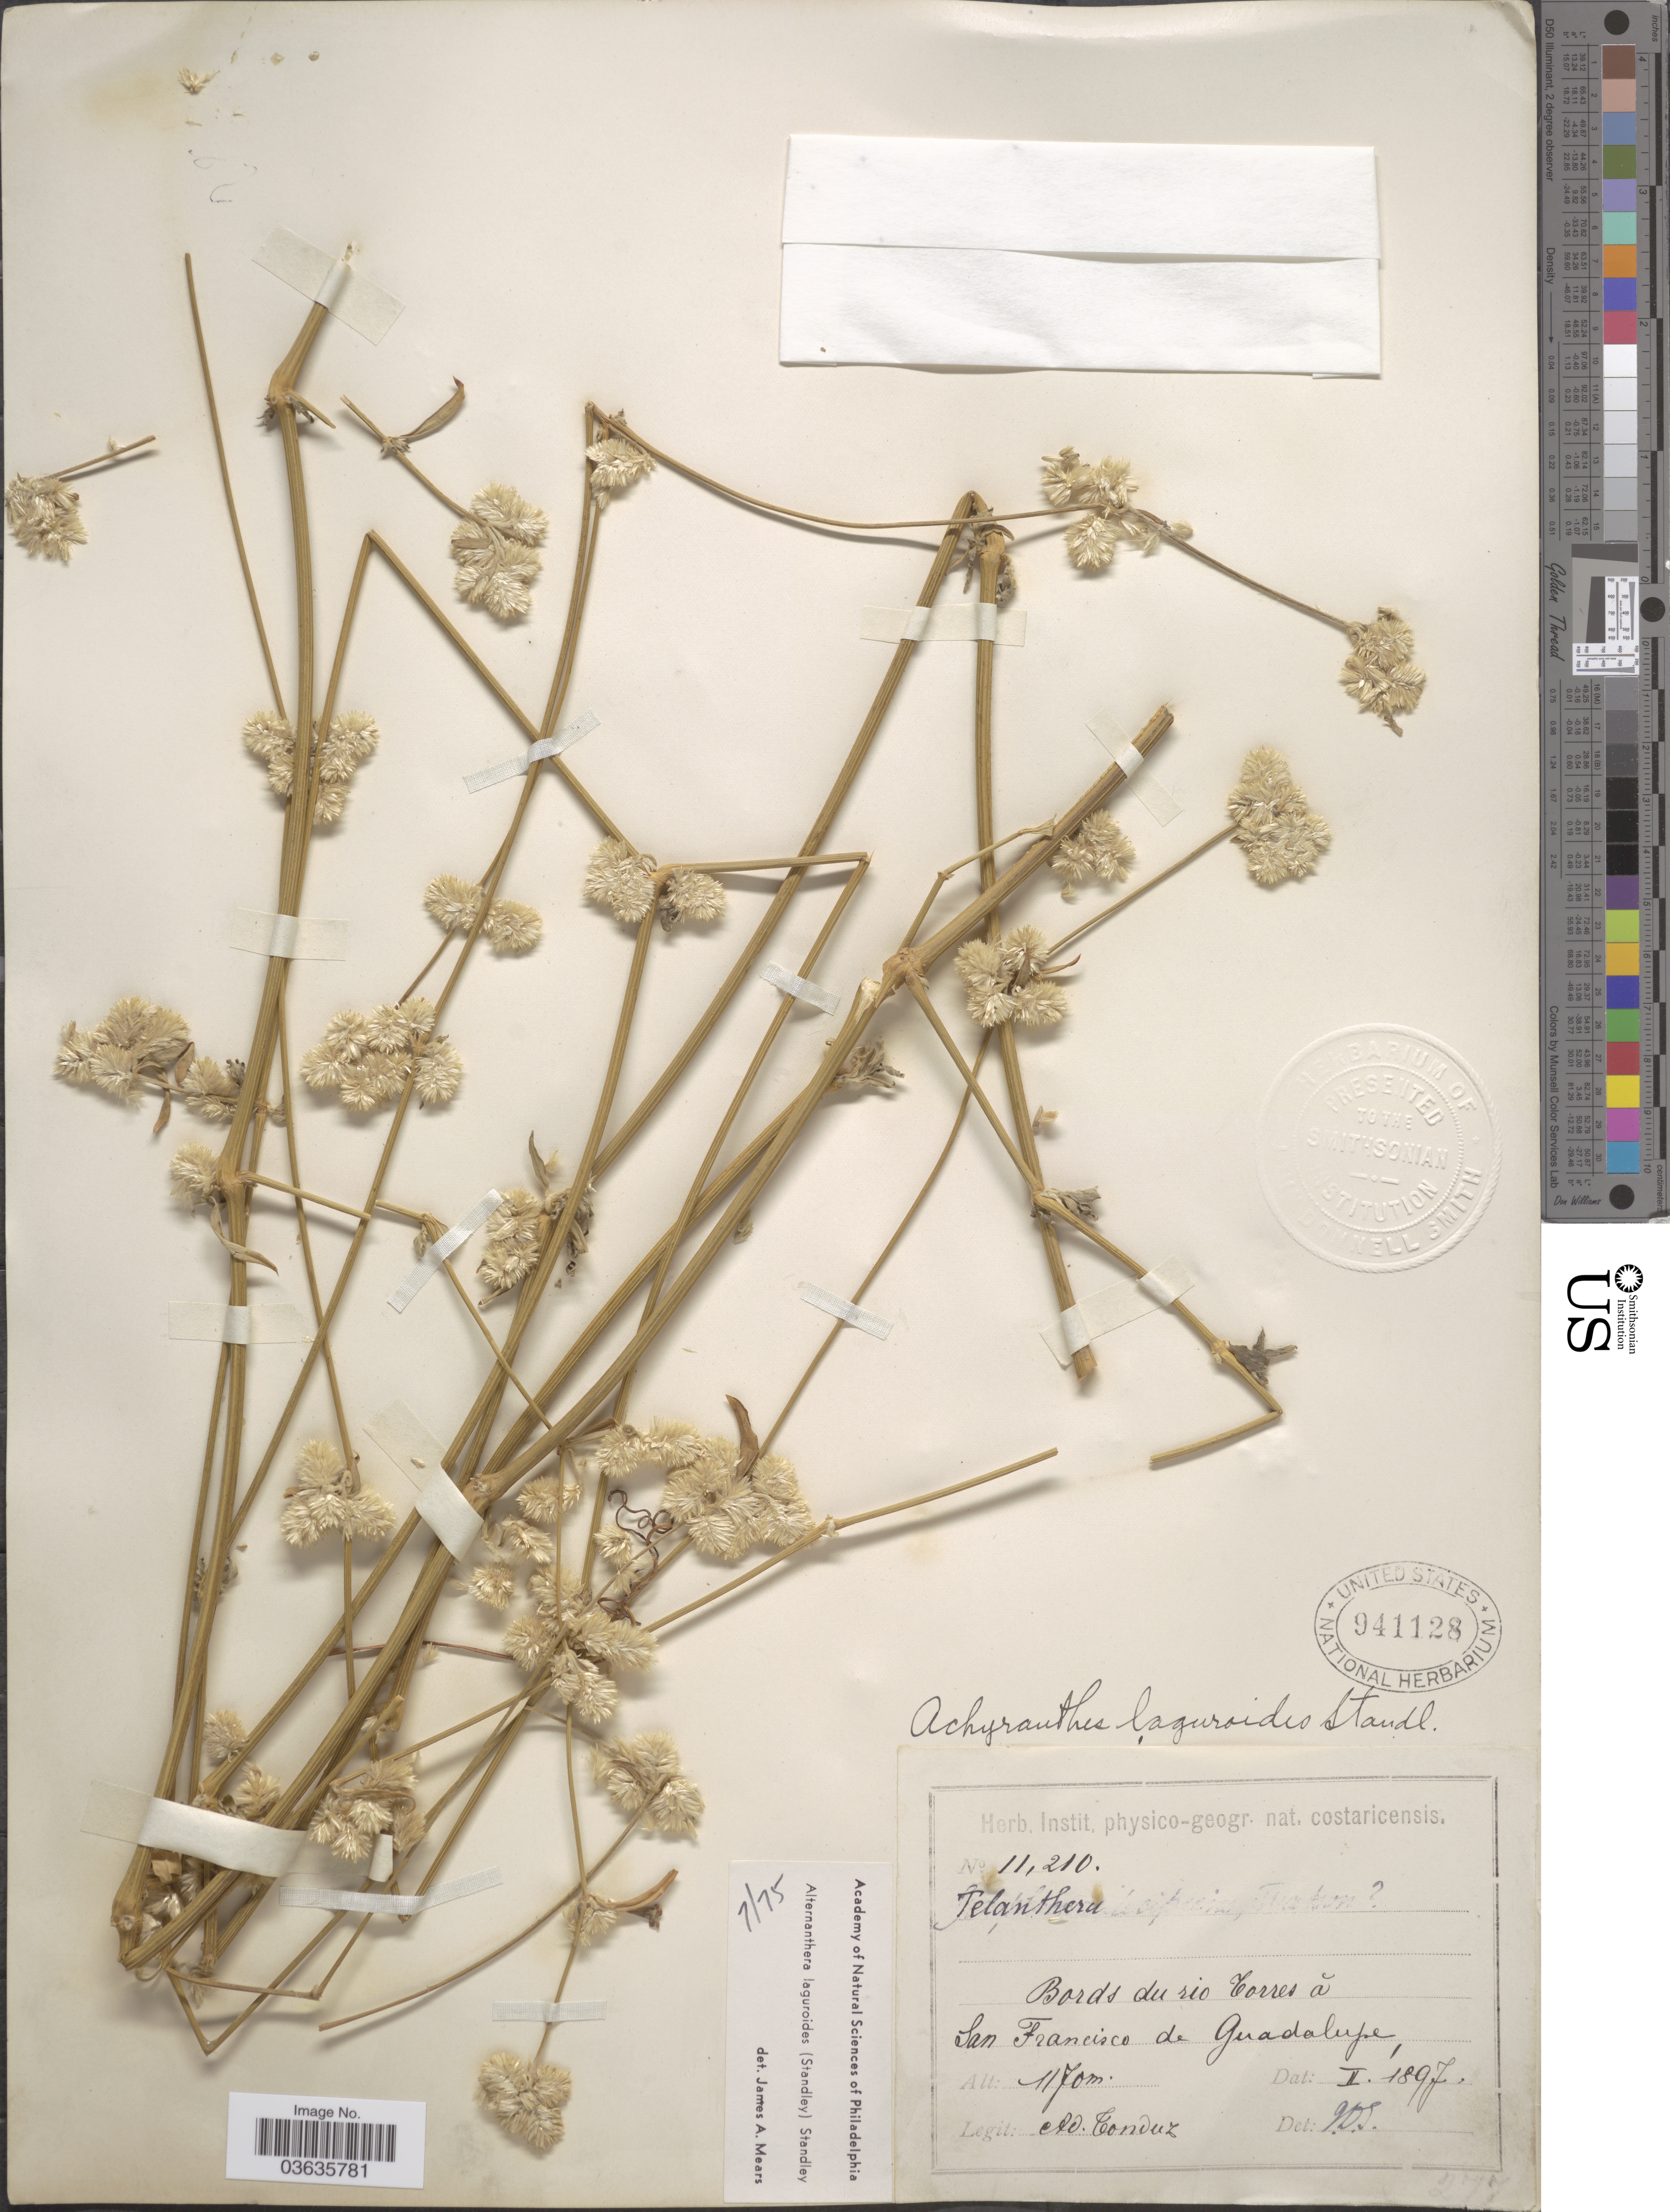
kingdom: Plantae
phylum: Tracheophyta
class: Magnoliopsida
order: Caryophyllales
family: Amaranthaceae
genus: Alternanthera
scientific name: Alternanthera laguroides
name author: (Standl.) Standl.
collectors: A. Tonduz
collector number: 11210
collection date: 1897-02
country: Costa Rica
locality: Bords du rio Torres á San Francisco de Guadalupe.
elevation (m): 1170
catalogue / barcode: US 941128